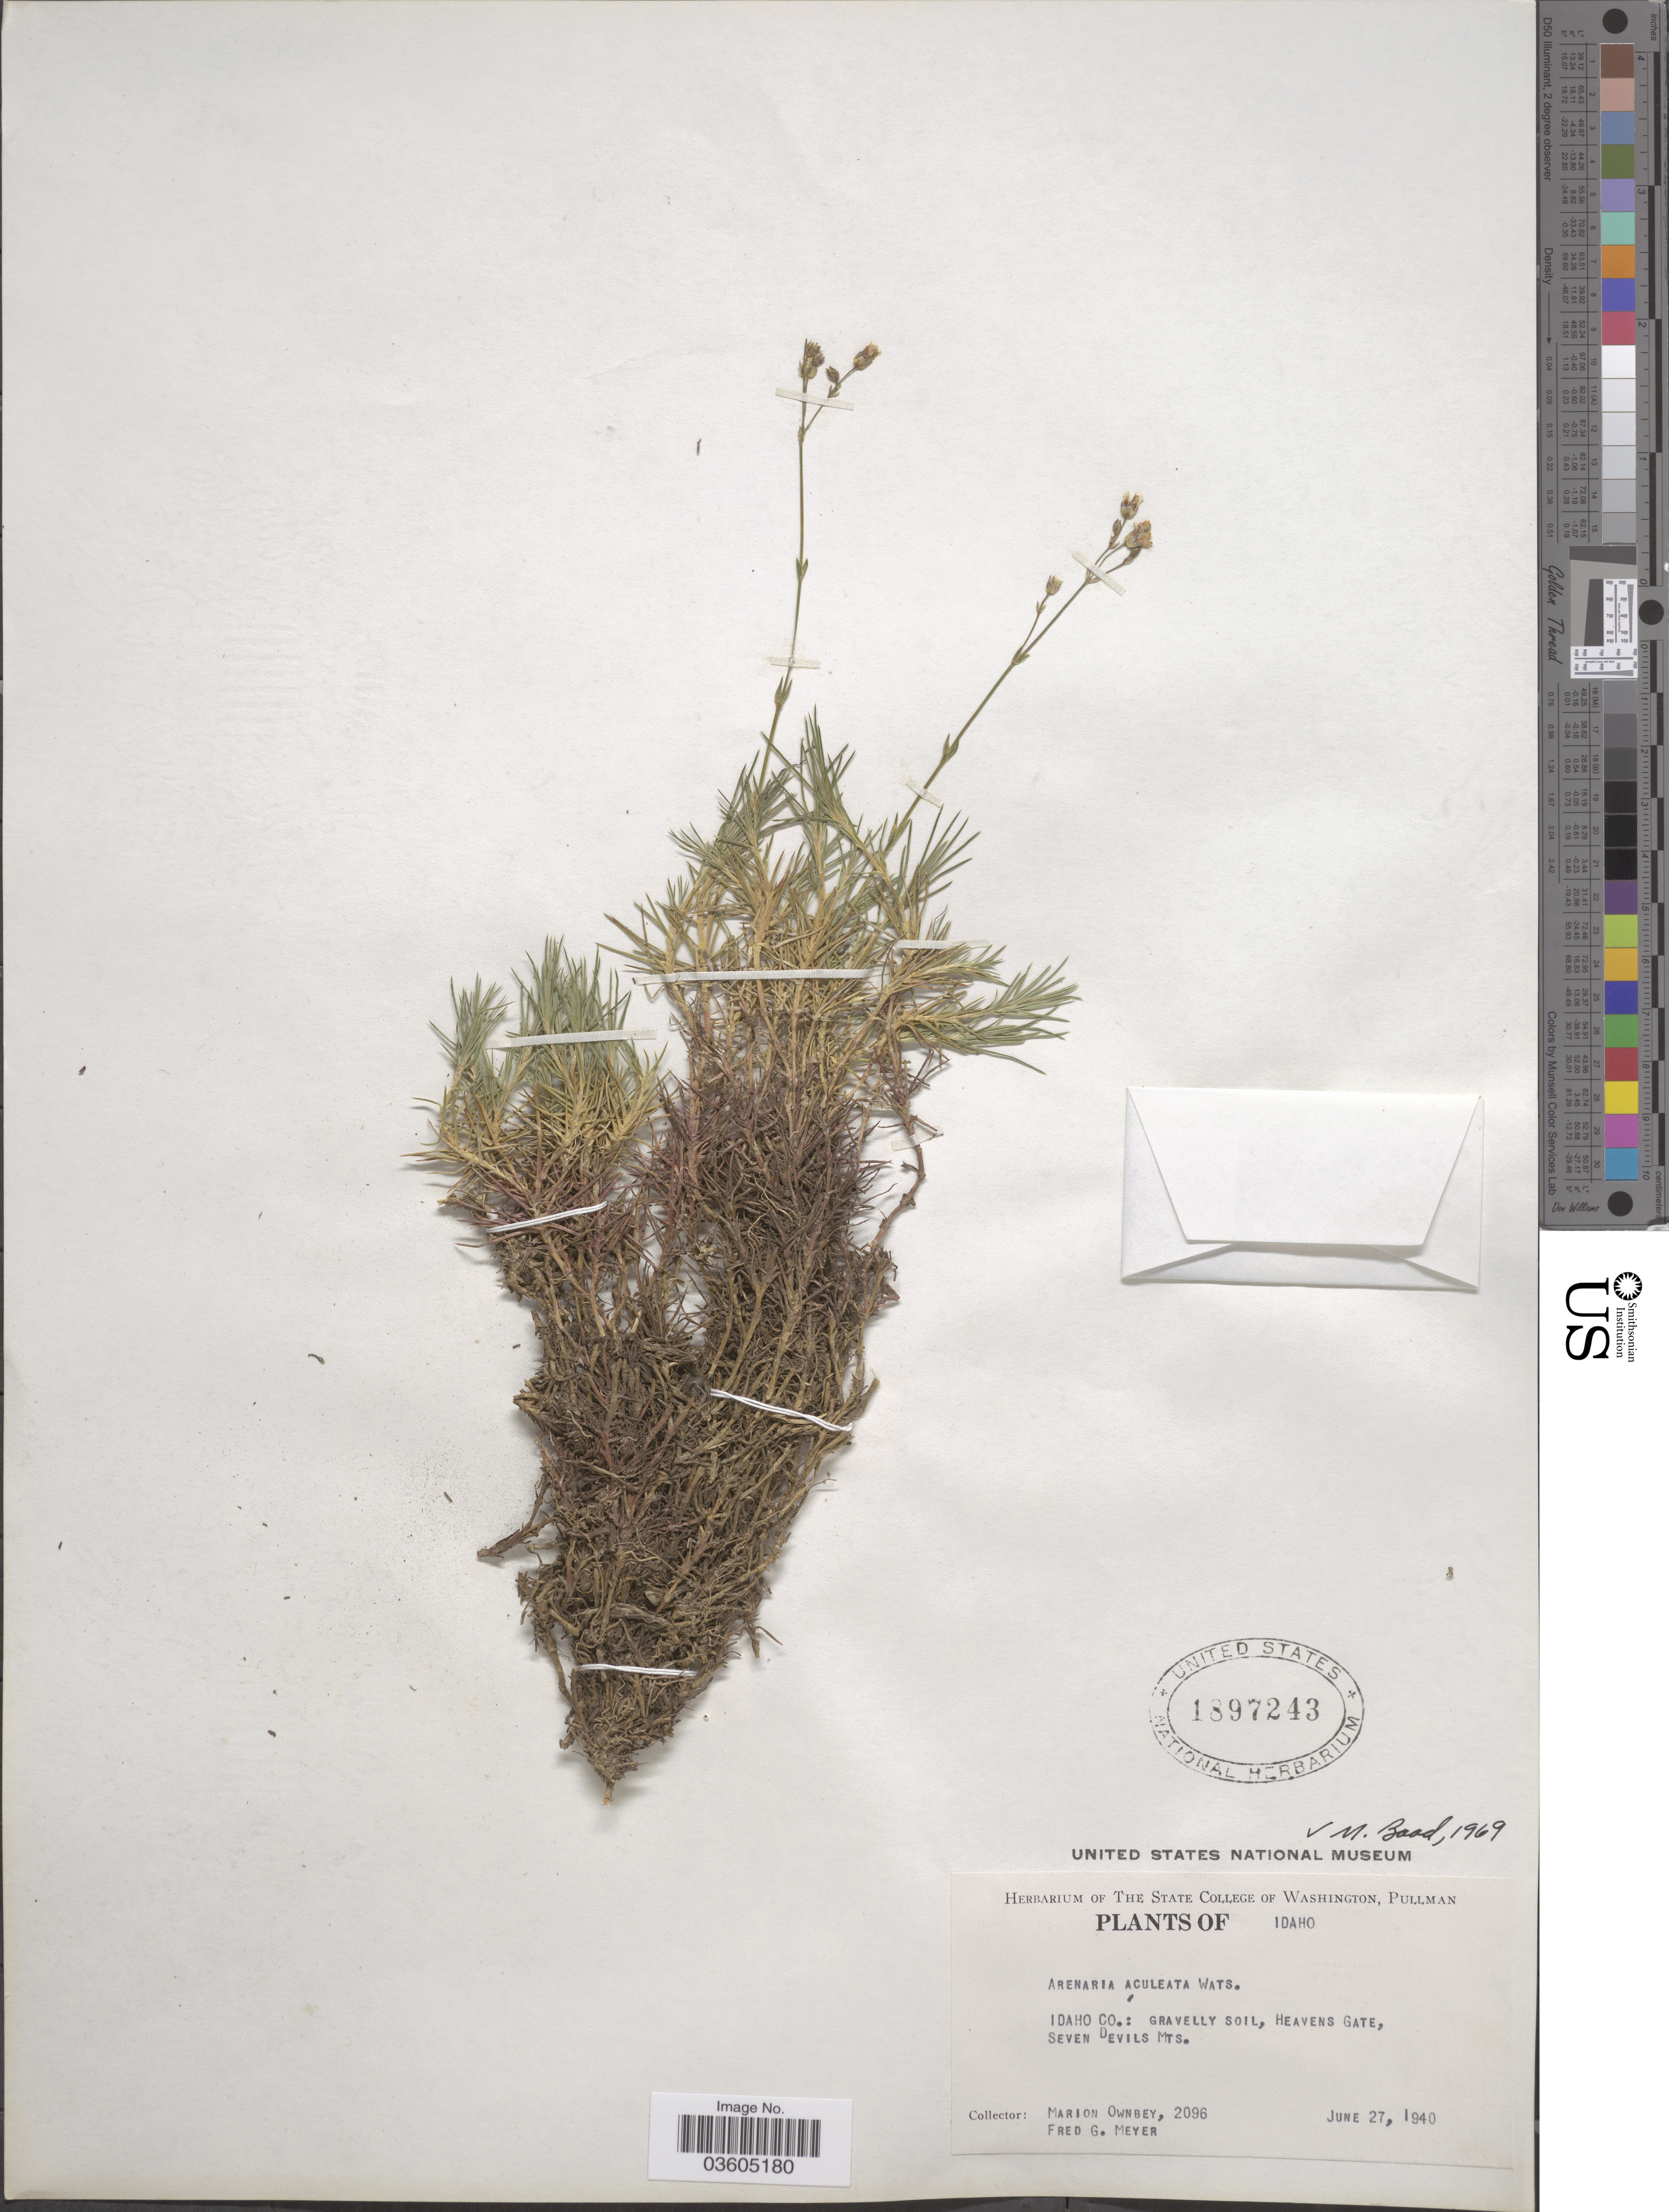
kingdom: Plantae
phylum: Tracheophyta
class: Magnoliopsida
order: Caryophyllales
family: Caryophyllaceae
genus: Eremogone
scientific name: Eremogone aculeata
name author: (S. Watson) Ikonn.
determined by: U.S. National Herbarium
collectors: M. Ownbey & F. G. Meyer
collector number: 2096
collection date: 1940-06-27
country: United States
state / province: Idaho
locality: Idaho Co.: Heavens Gate, Steven Devils Mts.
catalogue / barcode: US 1897243